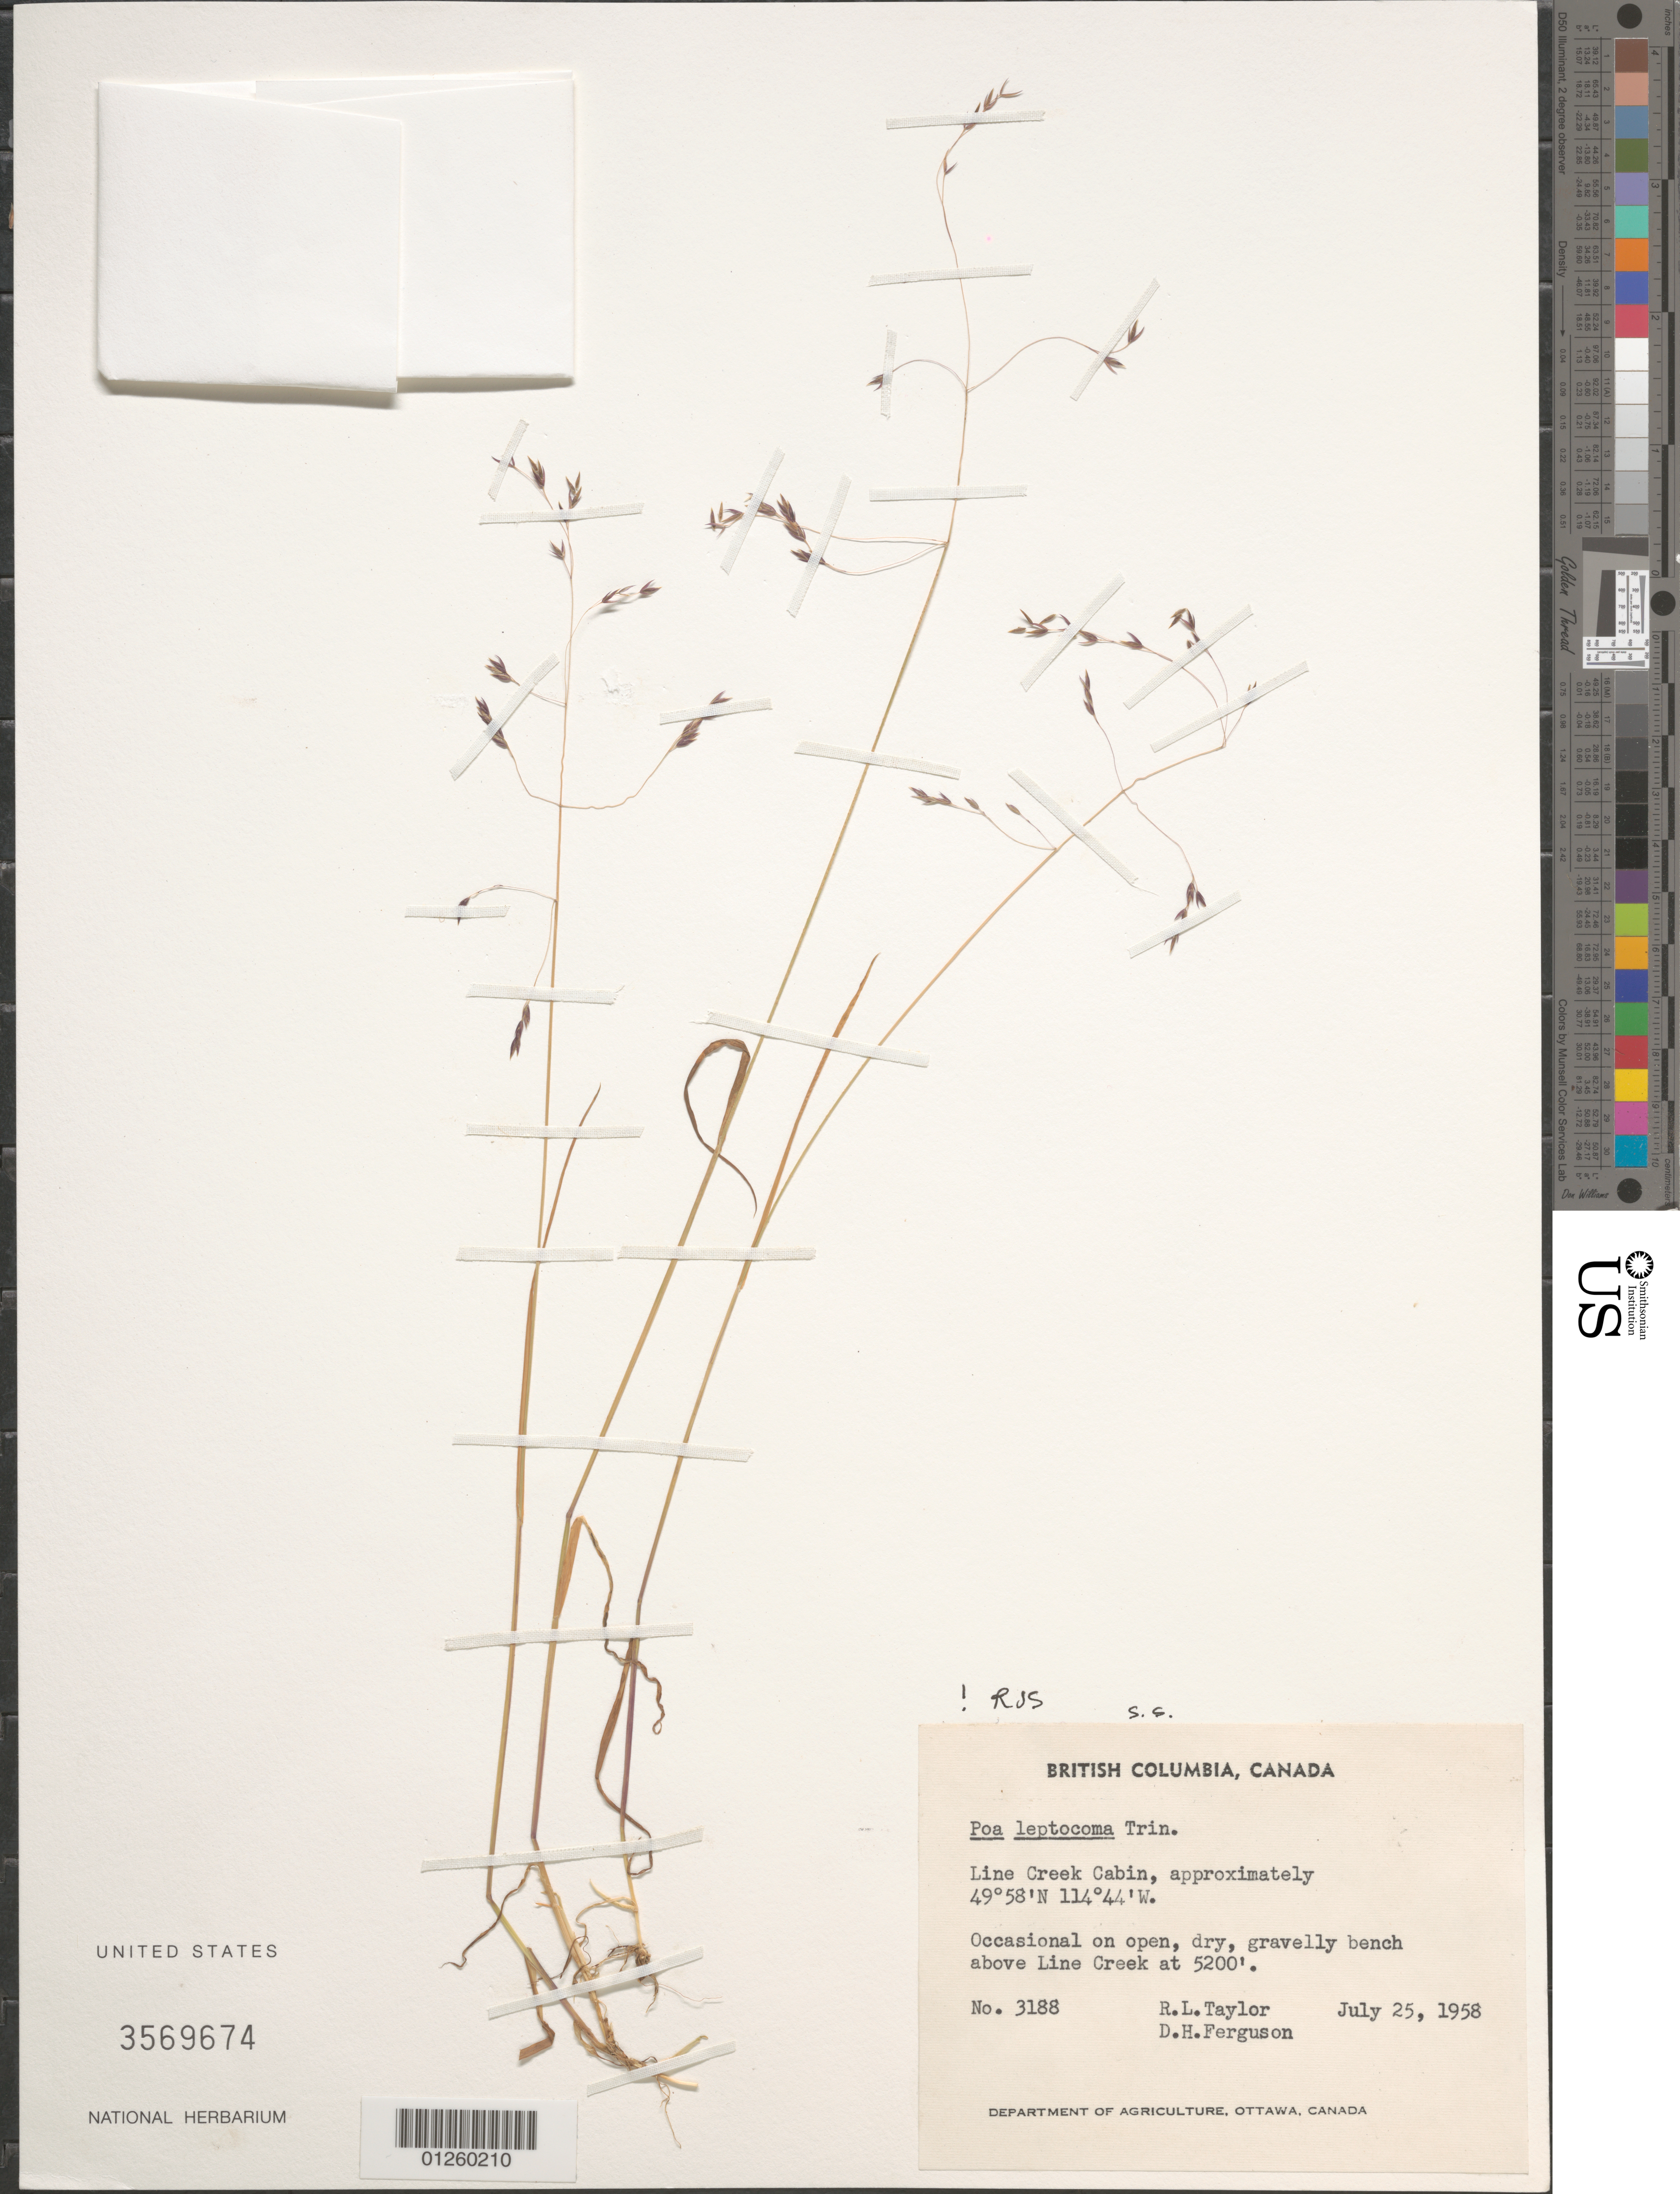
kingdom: Plantae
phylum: Tracheophyta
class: Liliopsida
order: Poales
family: Poaceae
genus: Poa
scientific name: Poa paucispicula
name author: Scribn. & Merr.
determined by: Soreng, Robert J., Research Associate (BOT), Smithsonian Institution - National Museum of Natural History (UNITED STATES)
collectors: R. L. Taylor & D. Ferguson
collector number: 3188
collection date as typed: July 25, 1958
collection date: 1958-07-25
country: Canada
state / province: British Columbia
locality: Line Creek Cabin.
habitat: Ocassional open, dry, gravelly bench above Line Creek.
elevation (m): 1585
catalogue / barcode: US 3569674